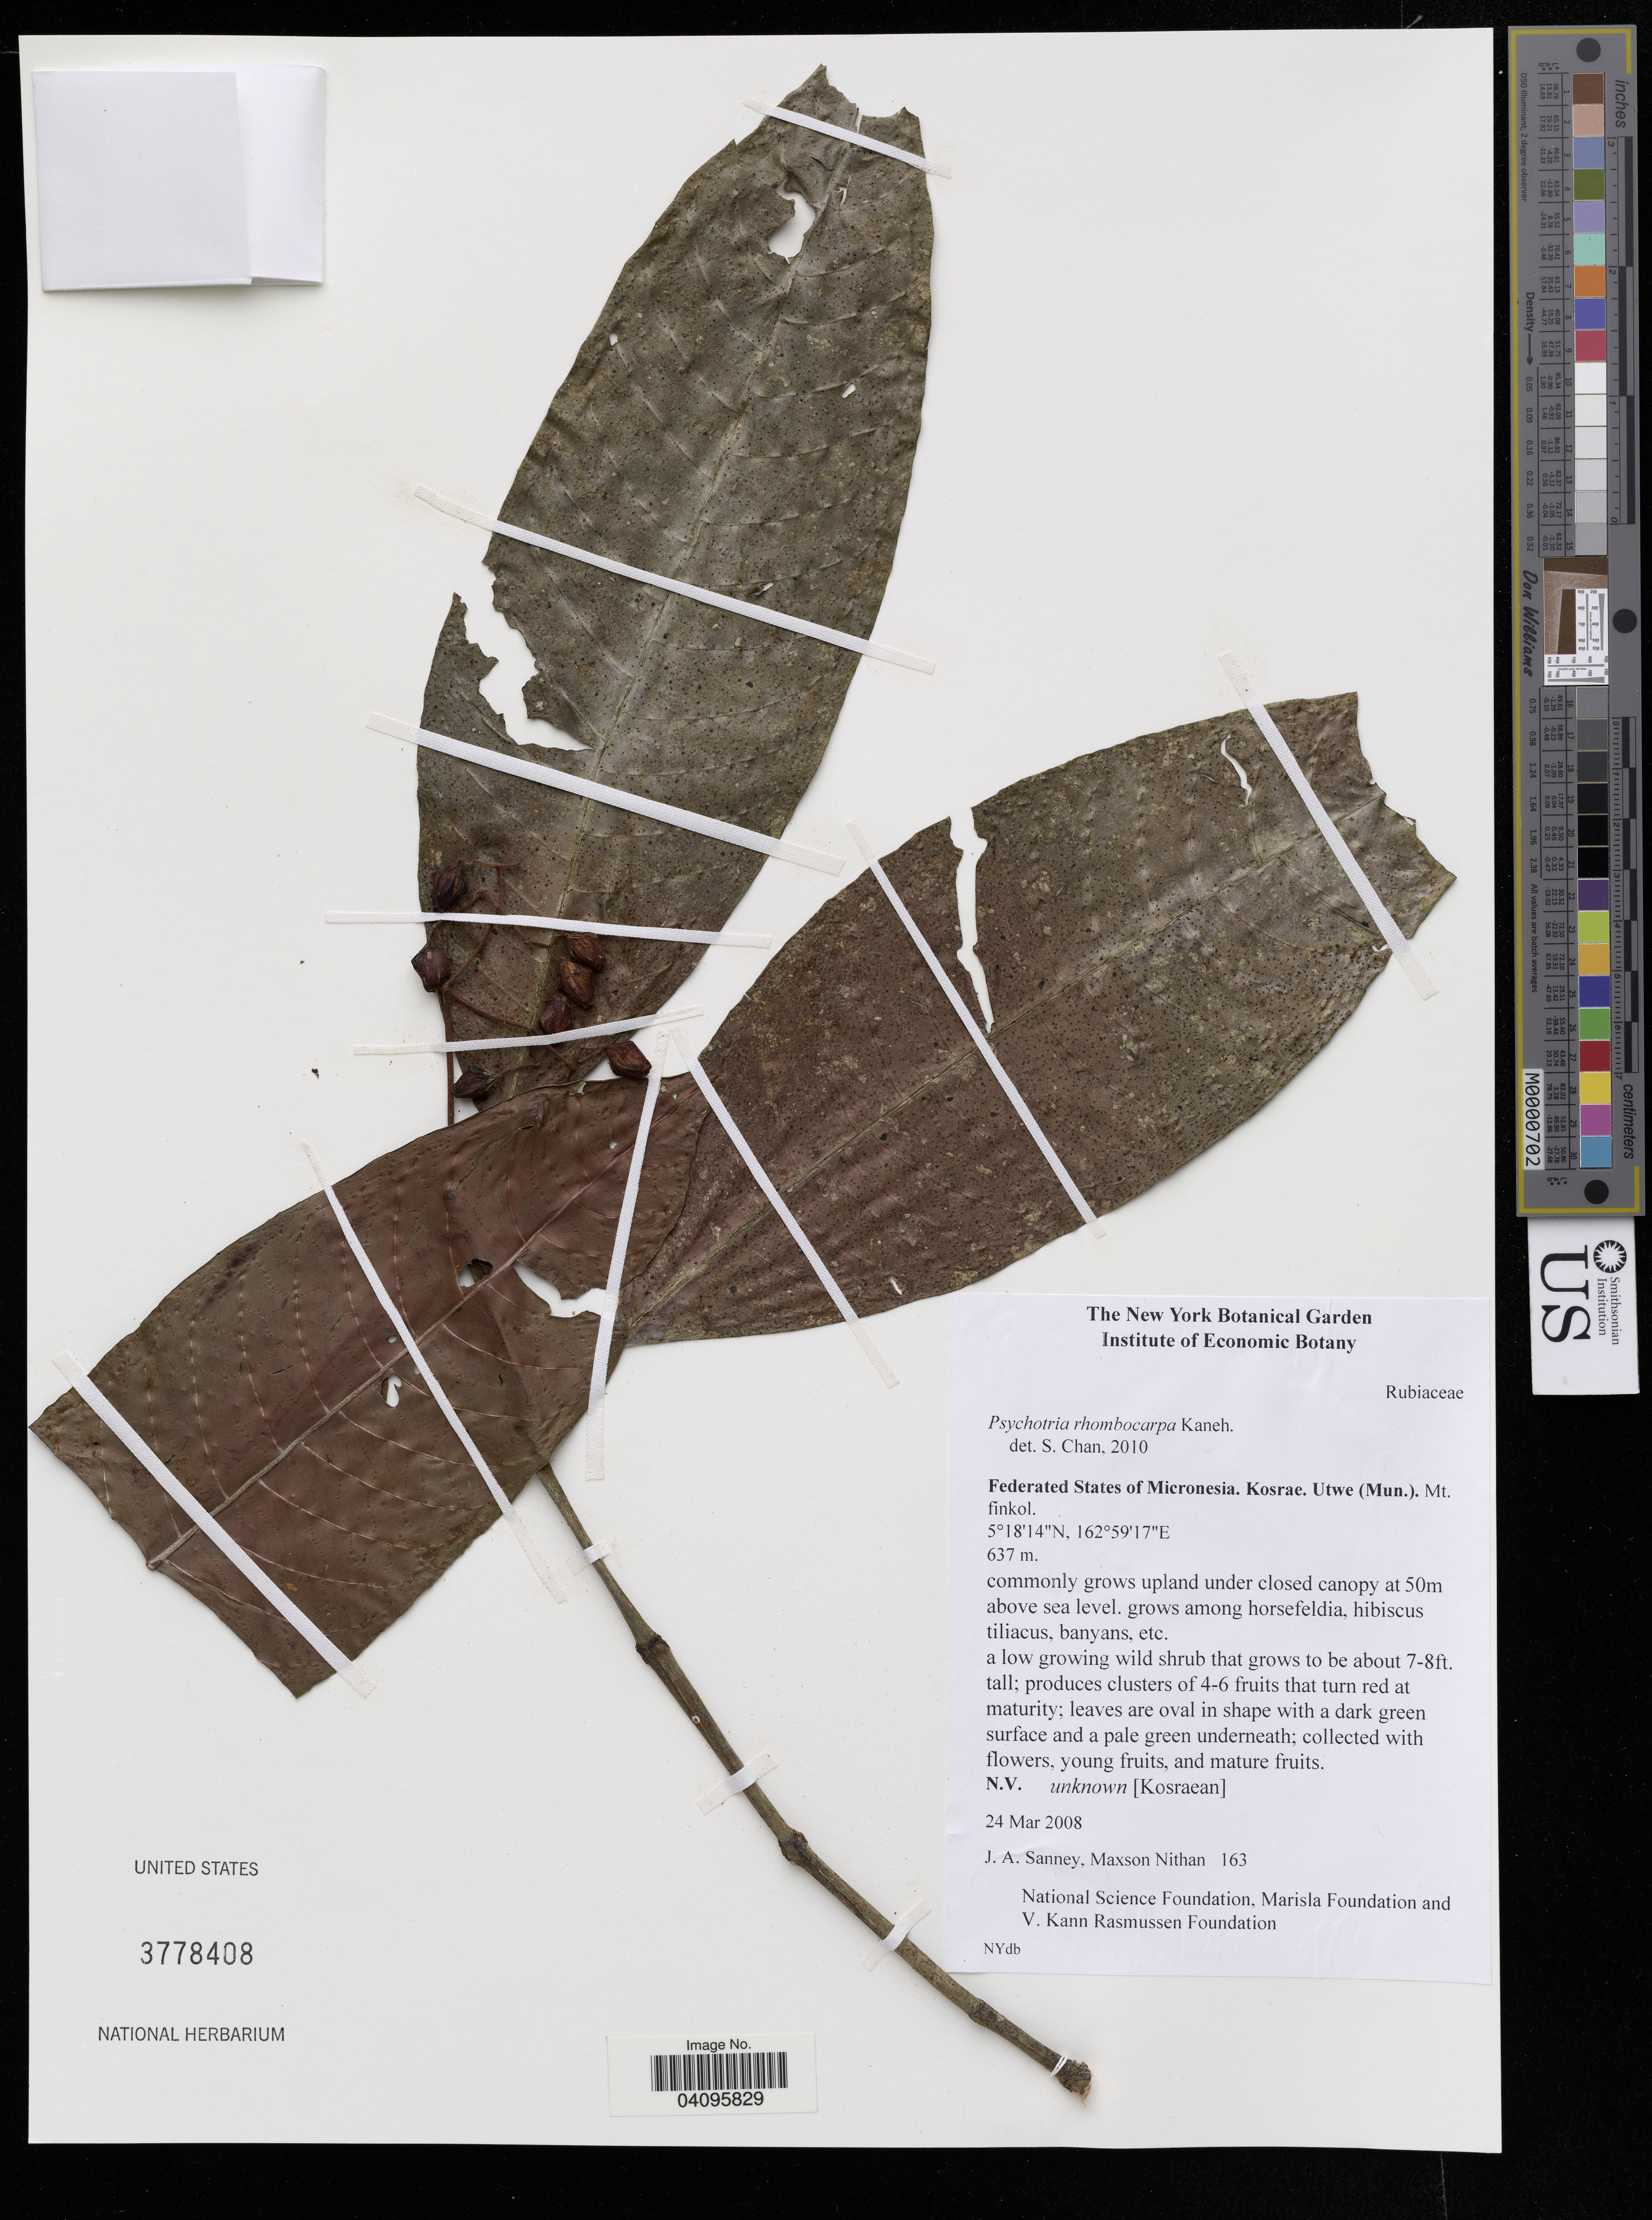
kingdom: Plantae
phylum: Tracheophyta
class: Magnoliopsida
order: Gentianales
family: Rubiaceae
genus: Psychotria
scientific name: Psychotria rhombocarpa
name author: Kaneh.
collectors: J. Sanney & M. Nithan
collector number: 163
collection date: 2008-03-24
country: Micronesia, Federated States of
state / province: Kosrae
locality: Utwe (Mun.), Mt. finkol.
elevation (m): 637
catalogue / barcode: US 3778408